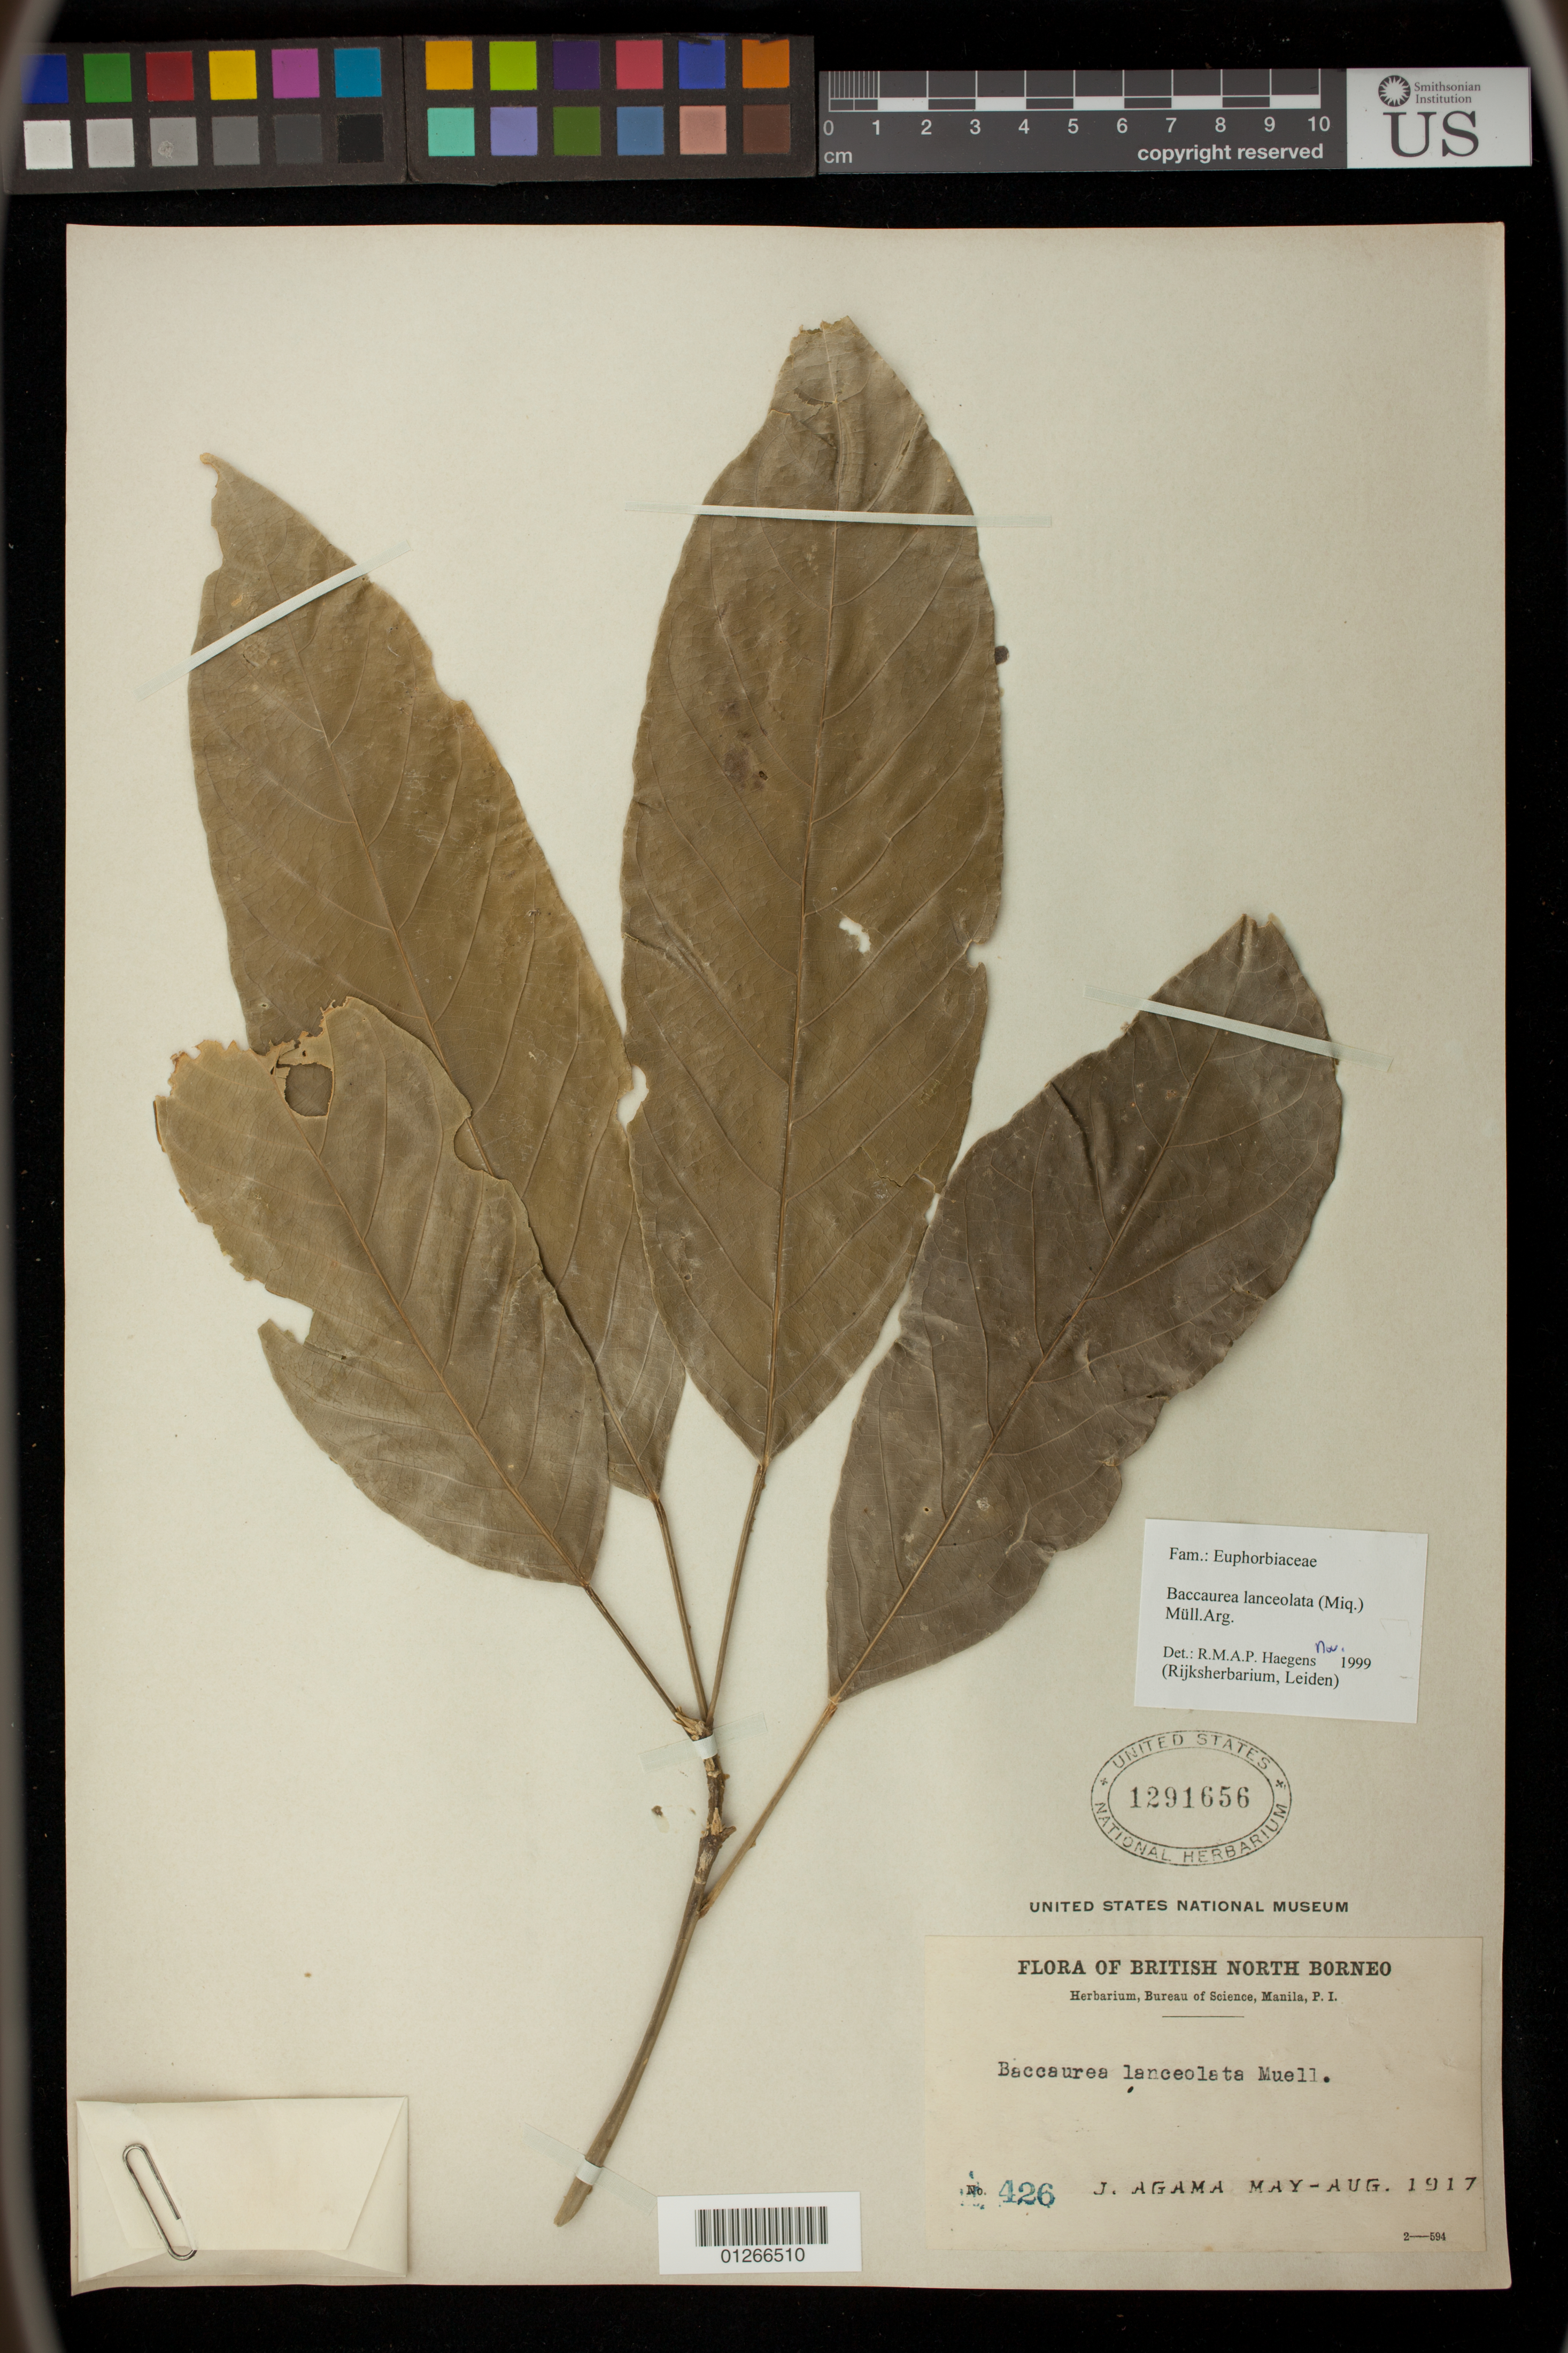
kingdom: Plantae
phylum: Tracheophyta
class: Magnoliopsida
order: Malpighiales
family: Phyllanthaceae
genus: Baccaurea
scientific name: Baccaurea lanceolata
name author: (Miq.) Müll. Arg.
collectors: J. Agama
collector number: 426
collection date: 1917-05/1917-08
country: Malaysia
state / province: Sabah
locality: British North Borneo